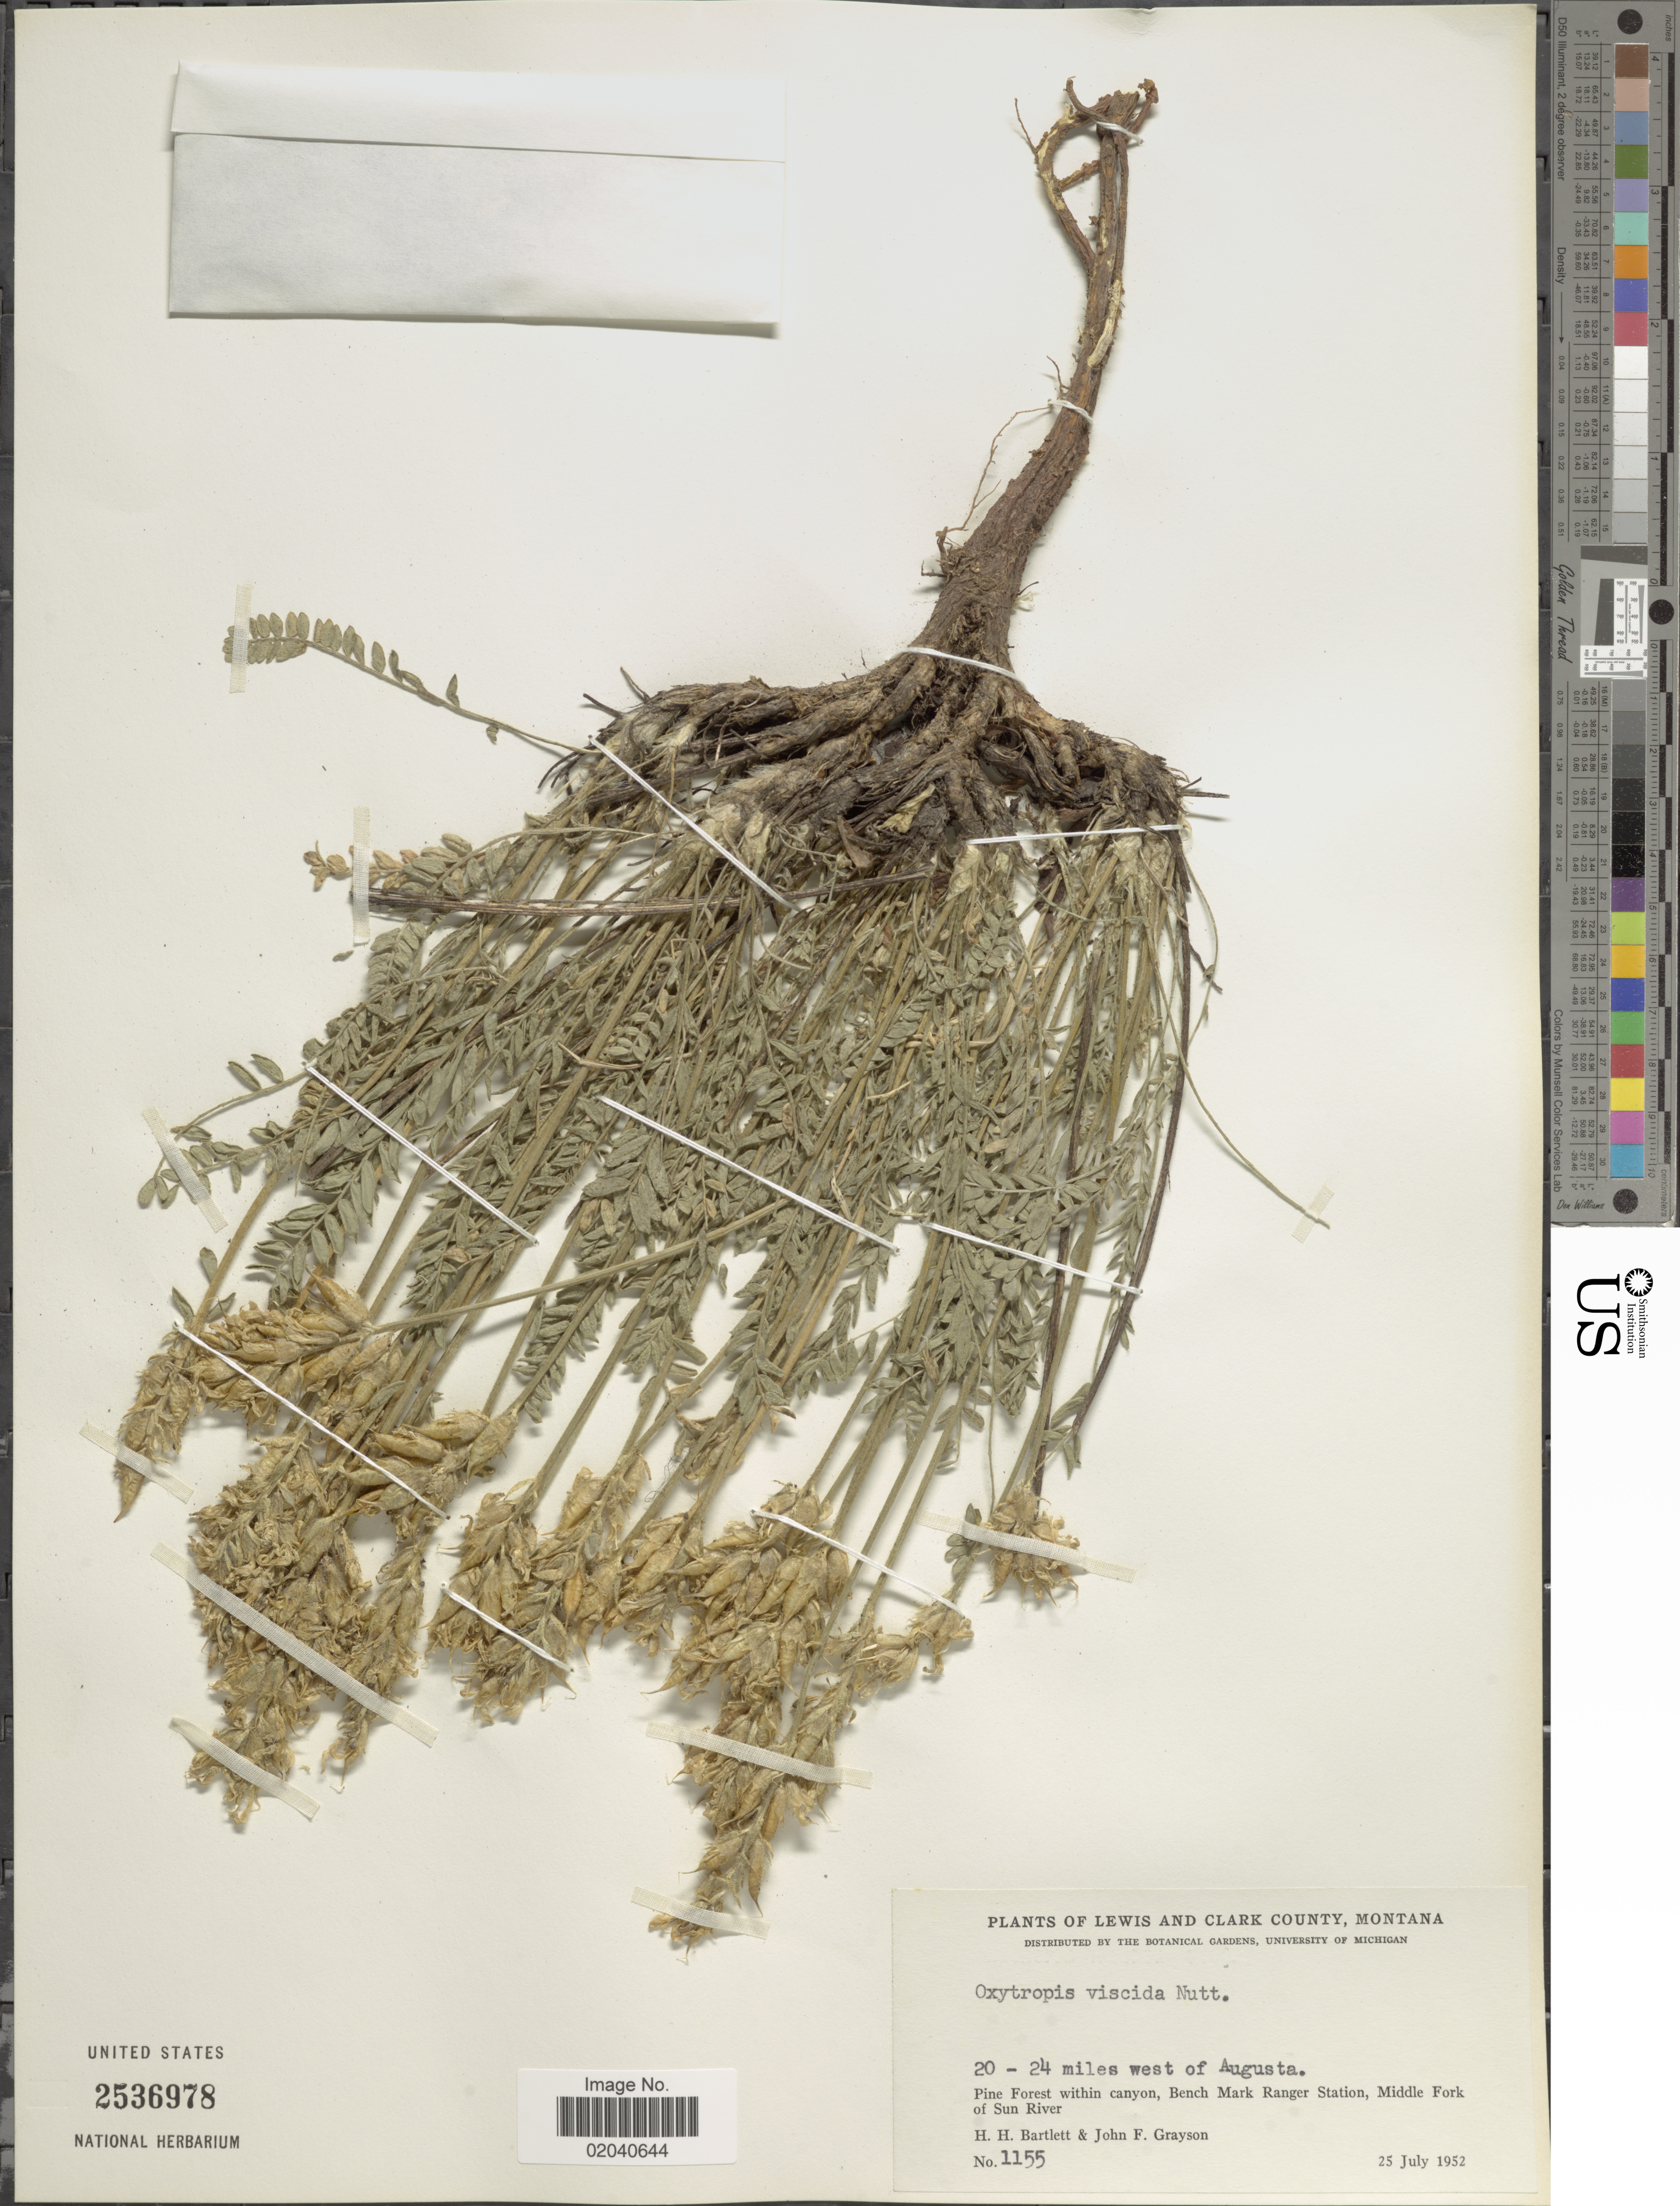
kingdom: Plantae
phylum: Tracheophyta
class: Magnoliopsida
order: Fabales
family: Fabaceae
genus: Oxytropis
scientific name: Oxytropis viscida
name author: Nutt.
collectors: H. H. Bartlett & J. Grayson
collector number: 1155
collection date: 1952-07-25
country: United States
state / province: Montana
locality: Lewis and Clark County, 20 -24 miles west of Augusta. Pine Forest within canyon, Bench Mark Ranger Station, Middle Fork of Sun River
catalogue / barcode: US 2536978